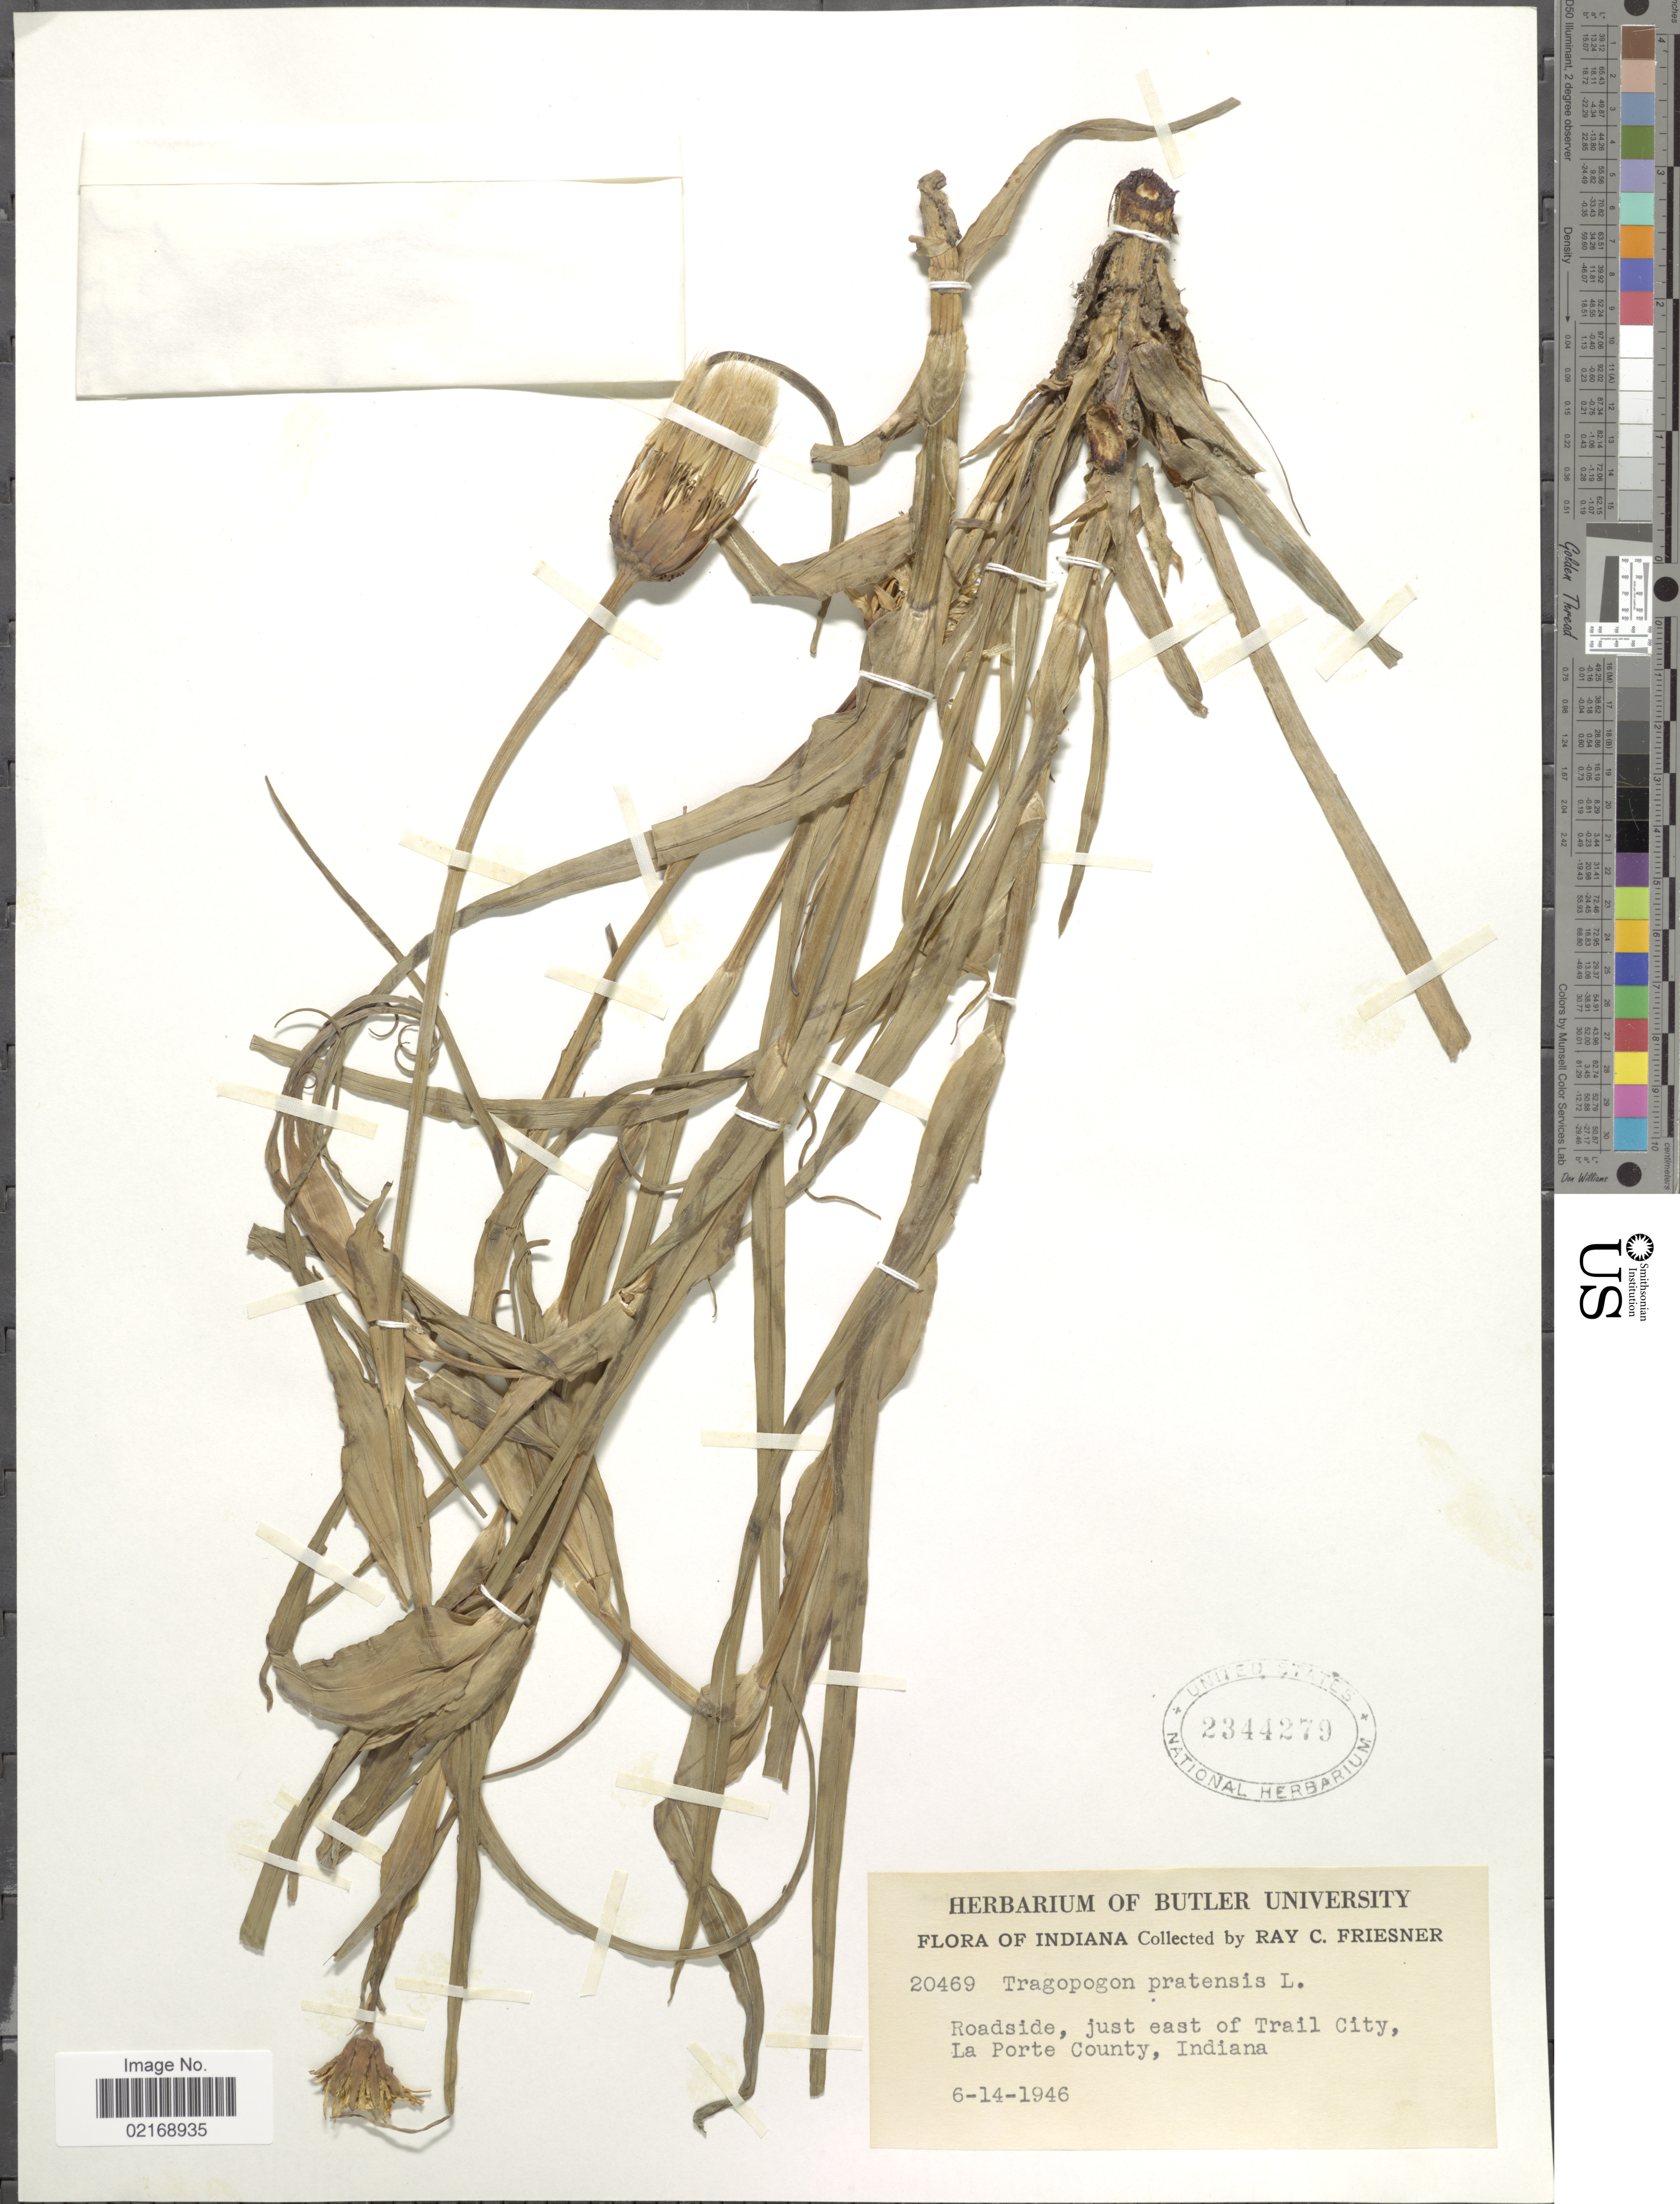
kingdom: Plantae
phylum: Tracheophyta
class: Magnoliopsida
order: Asterales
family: Asteraceae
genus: Tragopogon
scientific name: Tragopogon pratensis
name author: L.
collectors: R. Friesner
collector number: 20469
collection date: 1946-06-14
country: United States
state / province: Indiana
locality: Just east of Trail City, La Porte County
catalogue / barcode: US 2344279